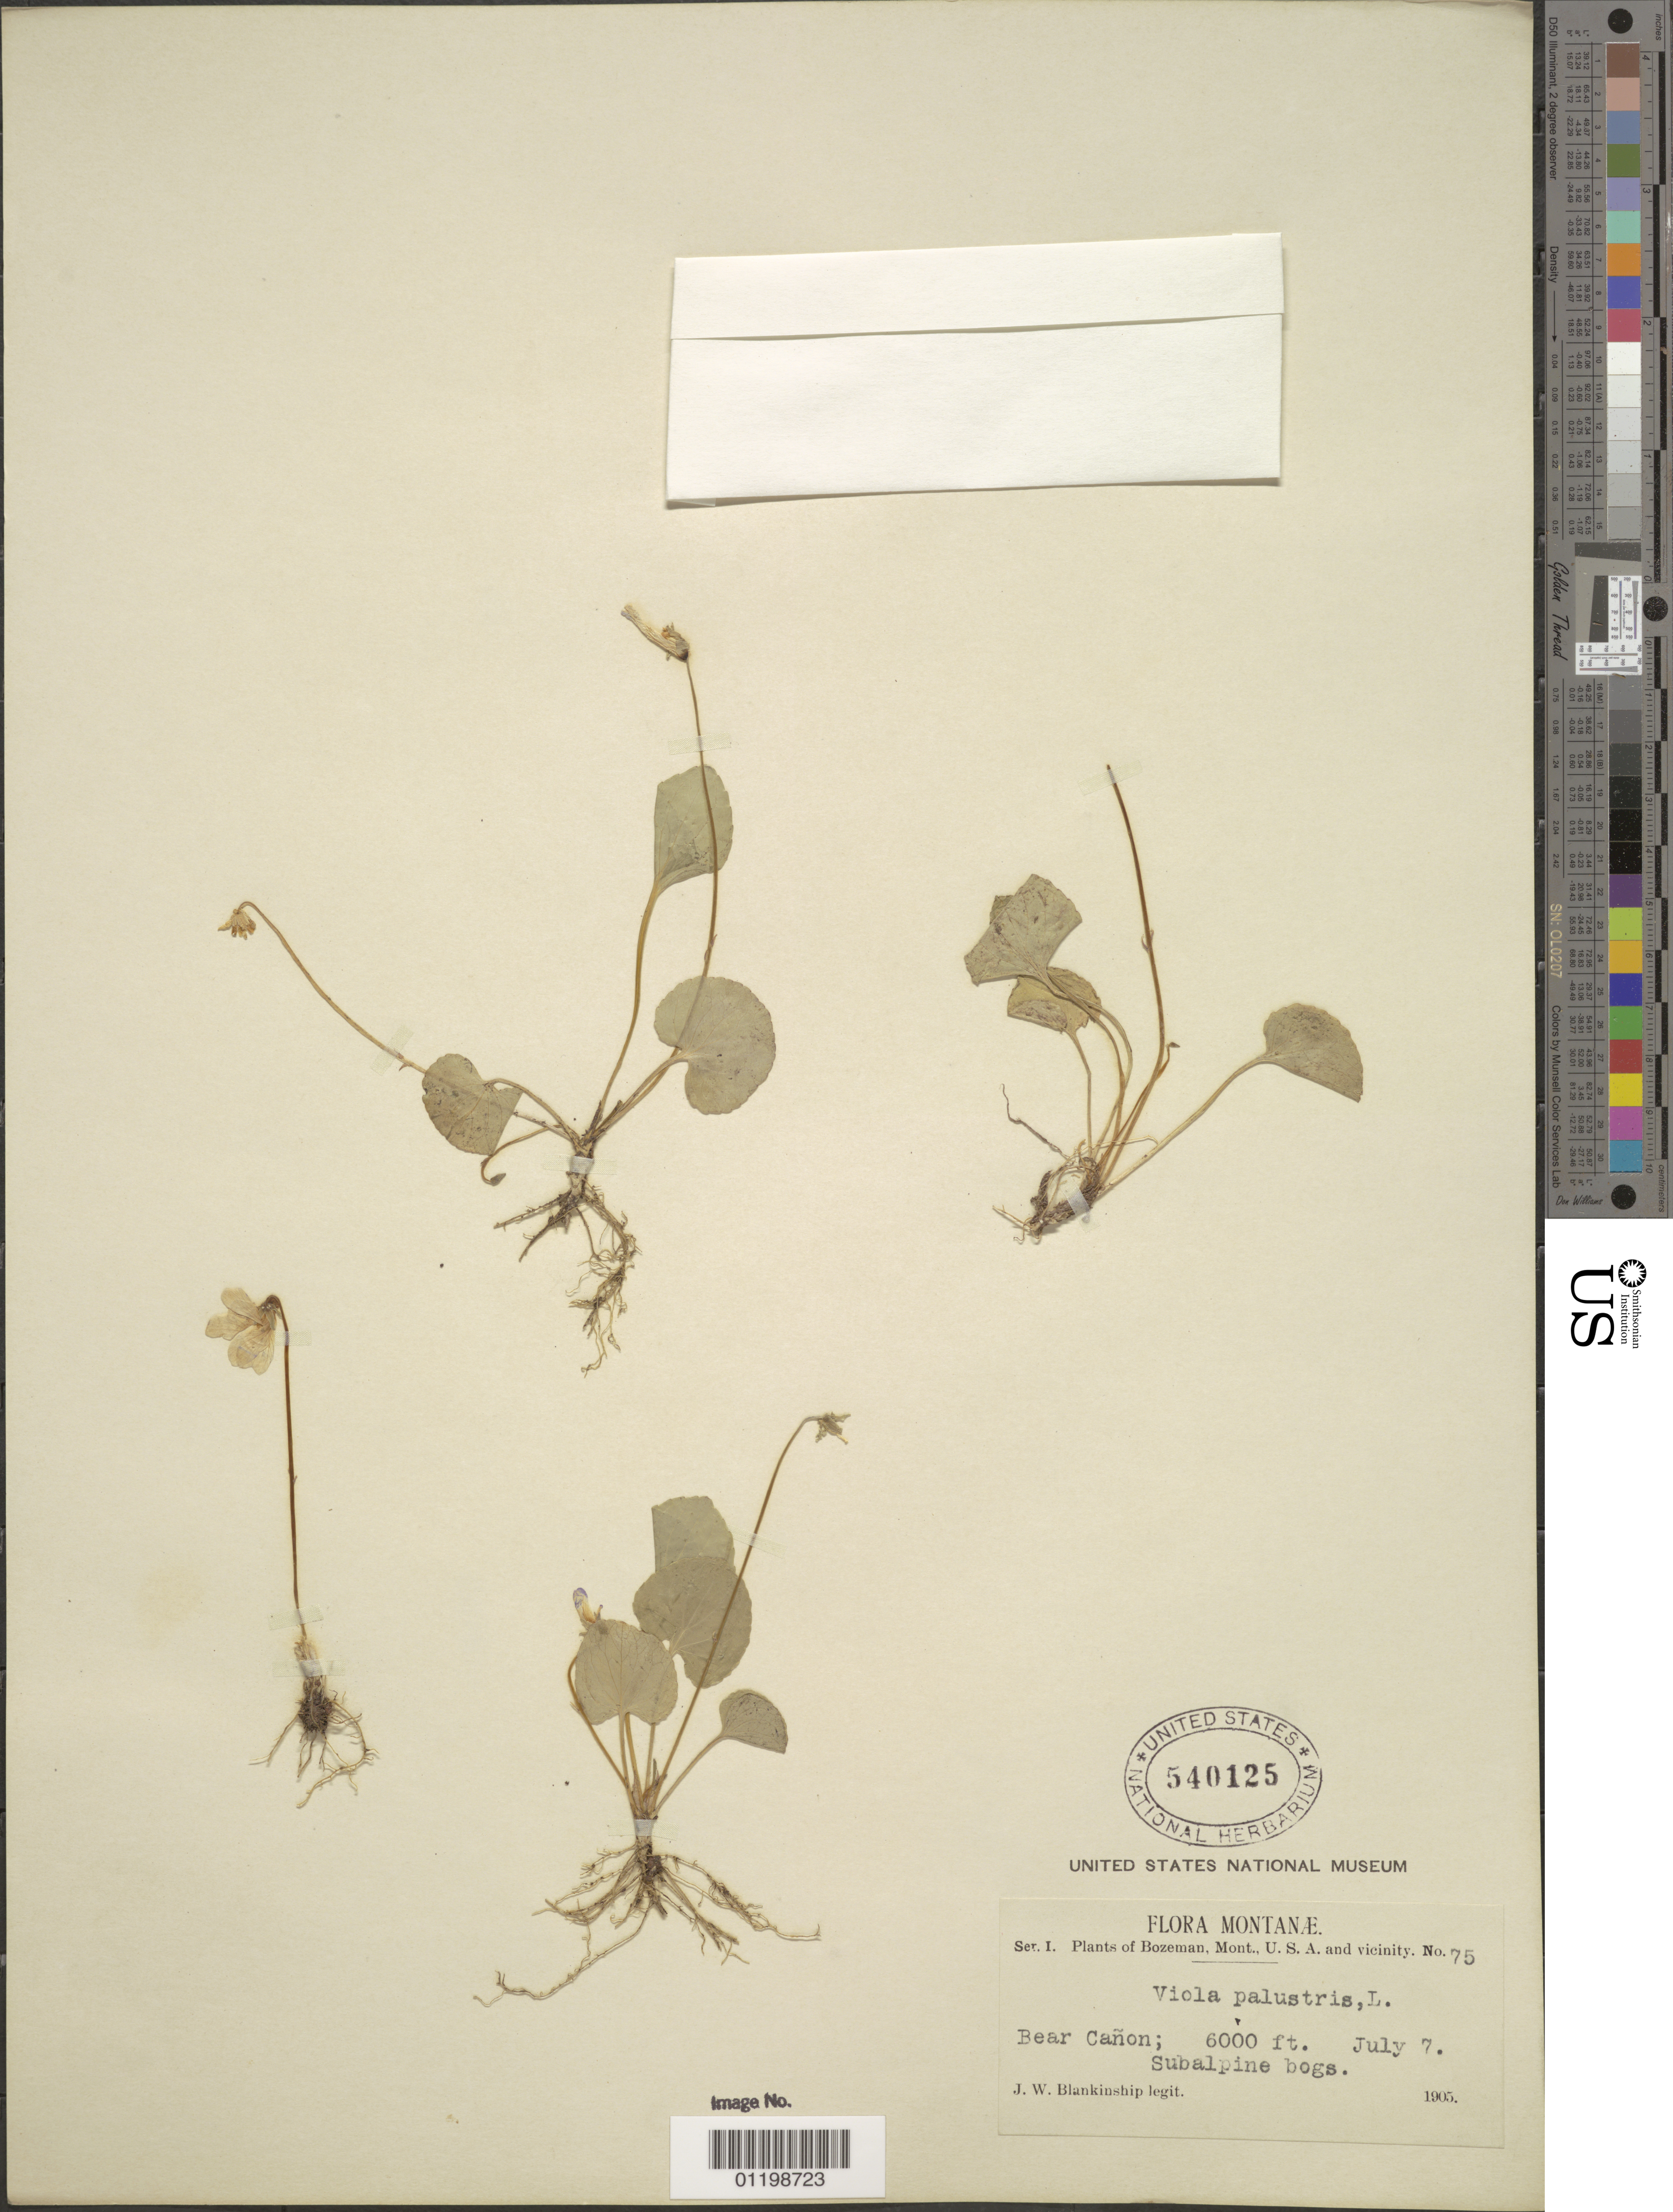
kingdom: Plantae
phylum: Tracheophyta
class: Magnoliopsida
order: Malpighiales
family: Violaceae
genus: Viola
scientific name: Viola palustris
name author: L.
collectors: J. W. Blankinship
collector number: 75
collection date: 1905-07-07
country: United States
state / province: Montana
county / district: Gallatin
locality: Bozeman, Bear Canyon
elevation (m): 1829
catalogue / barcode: US 540125